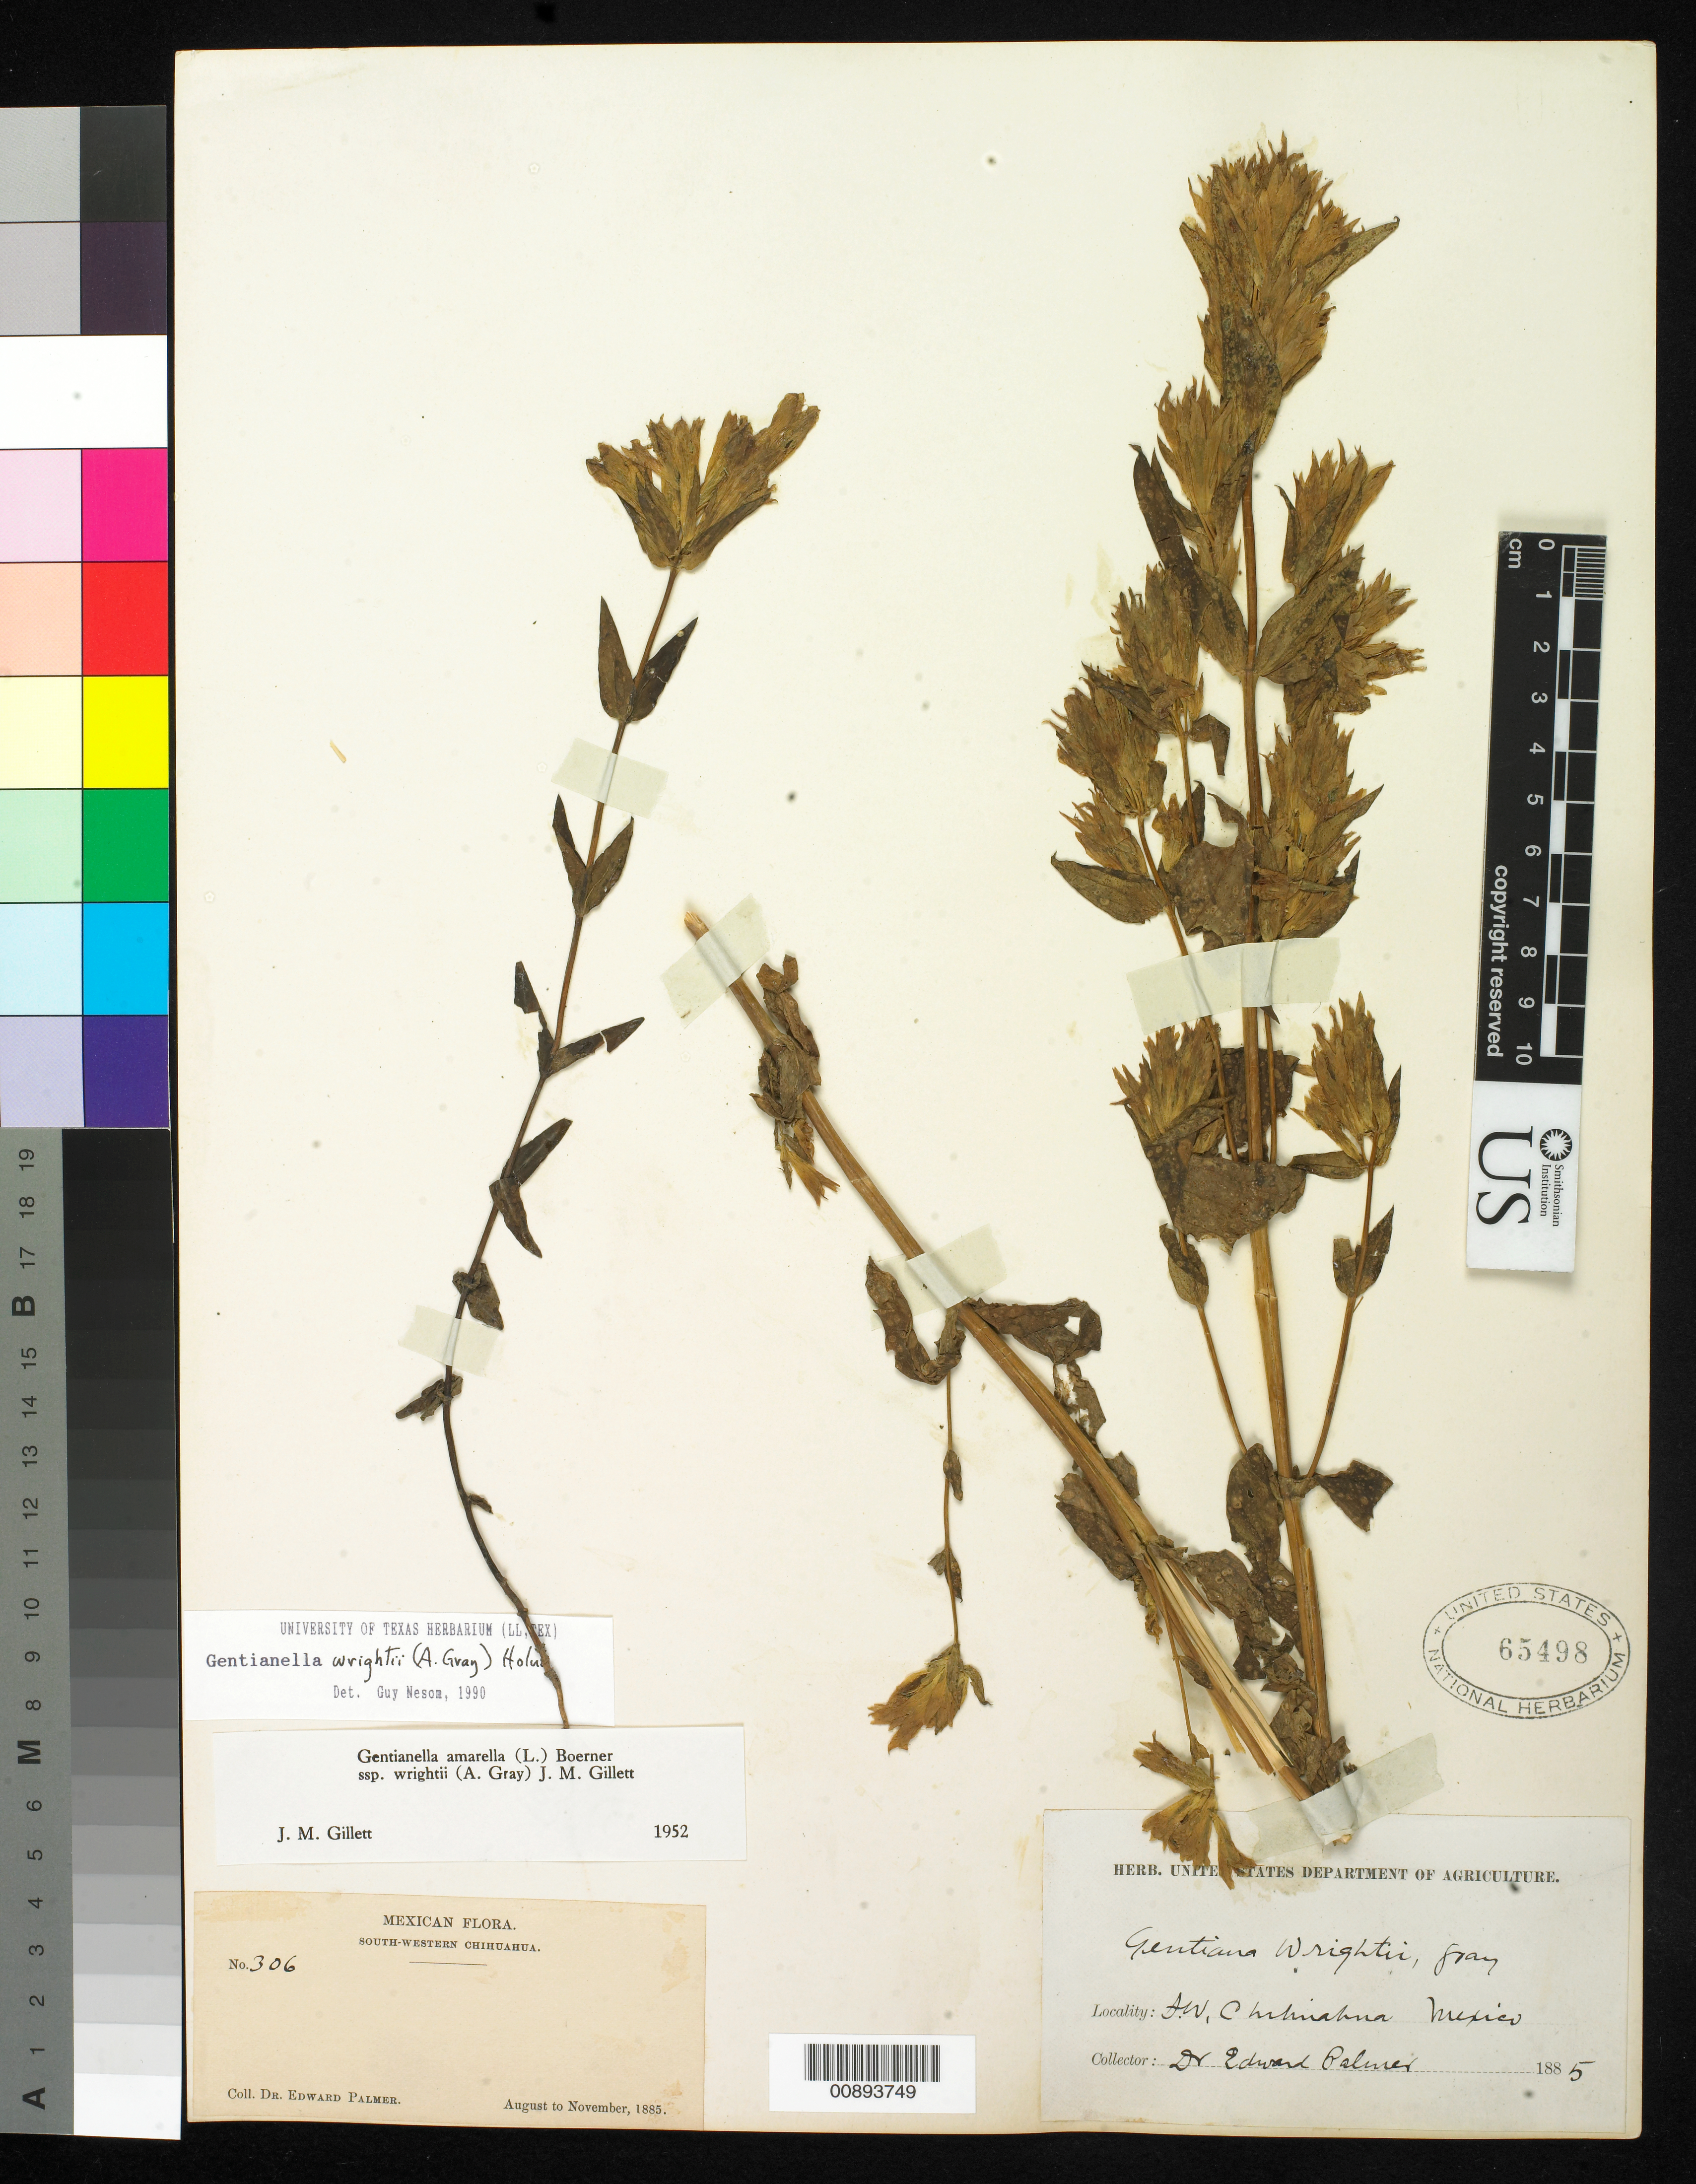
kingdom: Plantae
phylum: Tracheophyta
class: Magnoliopsida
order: Gentianales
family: Gentianaceae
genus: Gentianella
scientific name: Gentianella wrightii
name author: (A. Gray) Holub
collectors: E. Palmer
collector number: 306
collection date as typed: Aug 1885 to -- Nov 1885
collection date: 1885-08/1885-11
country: Mexico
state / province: Chihuahua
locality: South-Western Chihuahua.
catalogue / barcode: US 65498